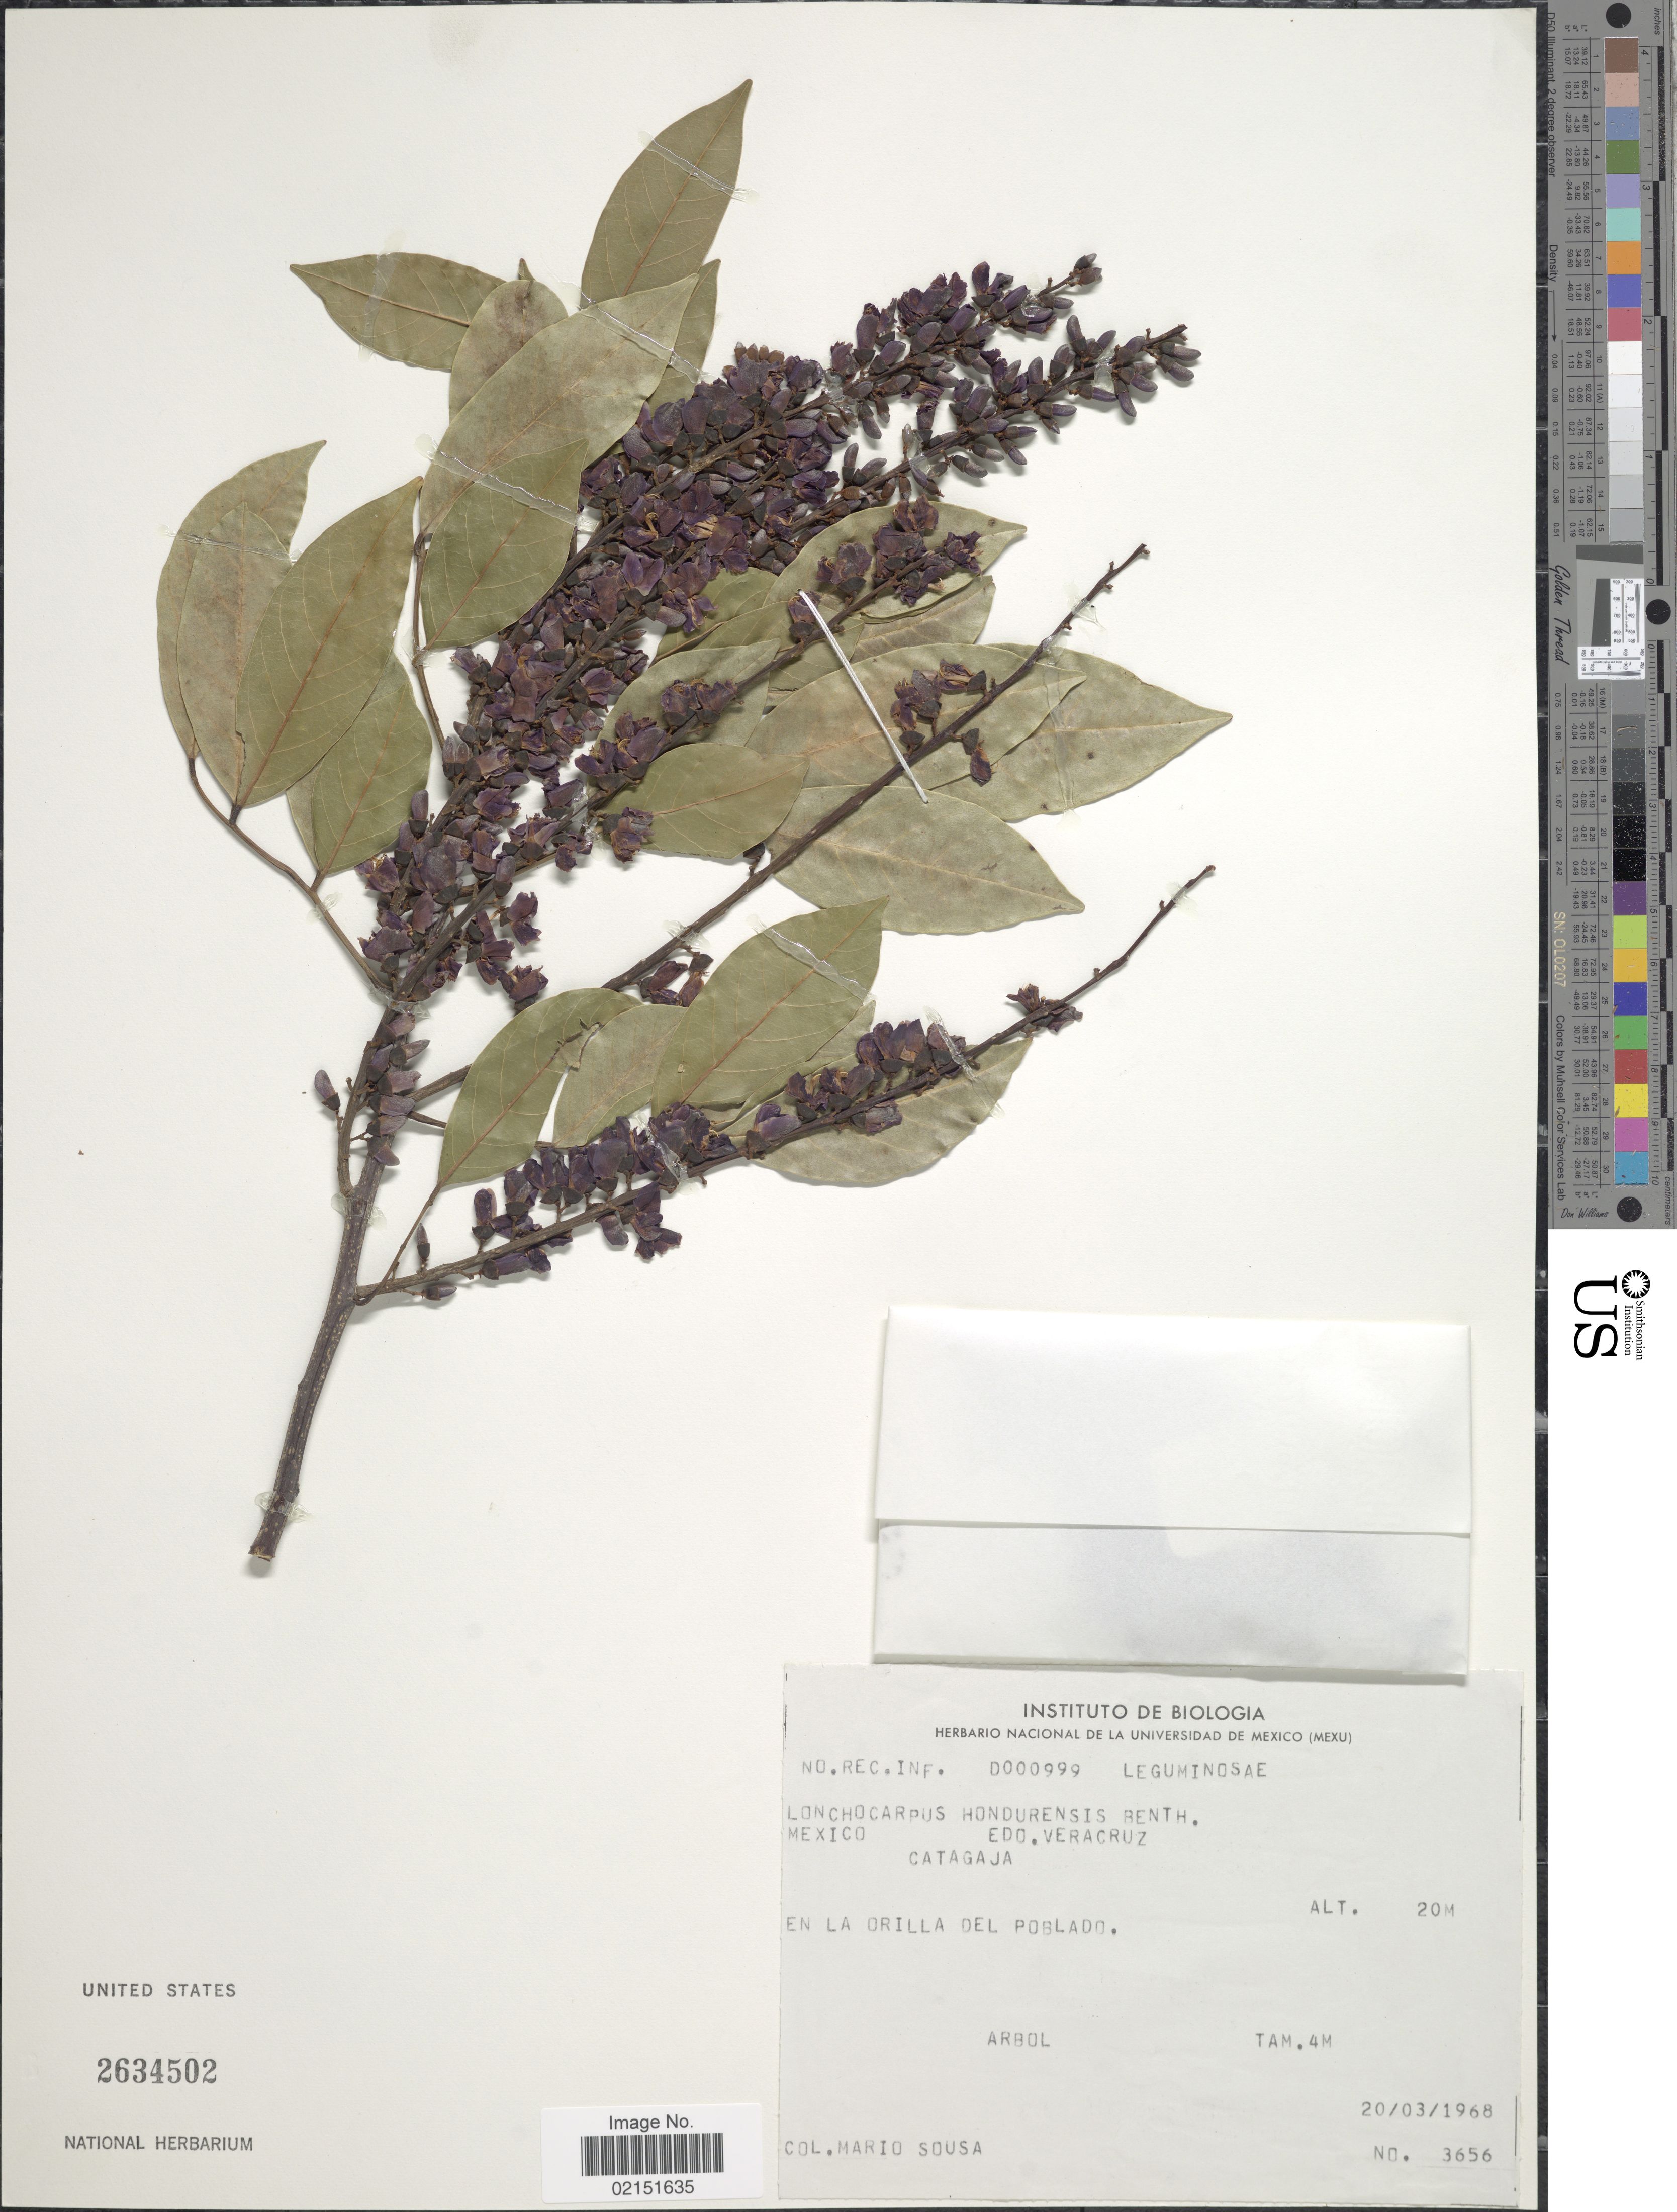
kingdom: Plantae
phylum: Tracheophyta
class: Magnoliopsida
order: Fabales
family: Fabaceae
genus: Lonchocarpus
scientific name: Lonchocarpus hondurensis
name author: Benth.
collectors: M. Sousa S.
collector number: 3656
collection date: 1968-03-20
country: Mexico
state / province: Veracruz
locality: Mexico. Edo. Veracruz. Catagaja. En la orilla del poblado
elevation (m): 20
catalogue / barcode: US 2634502